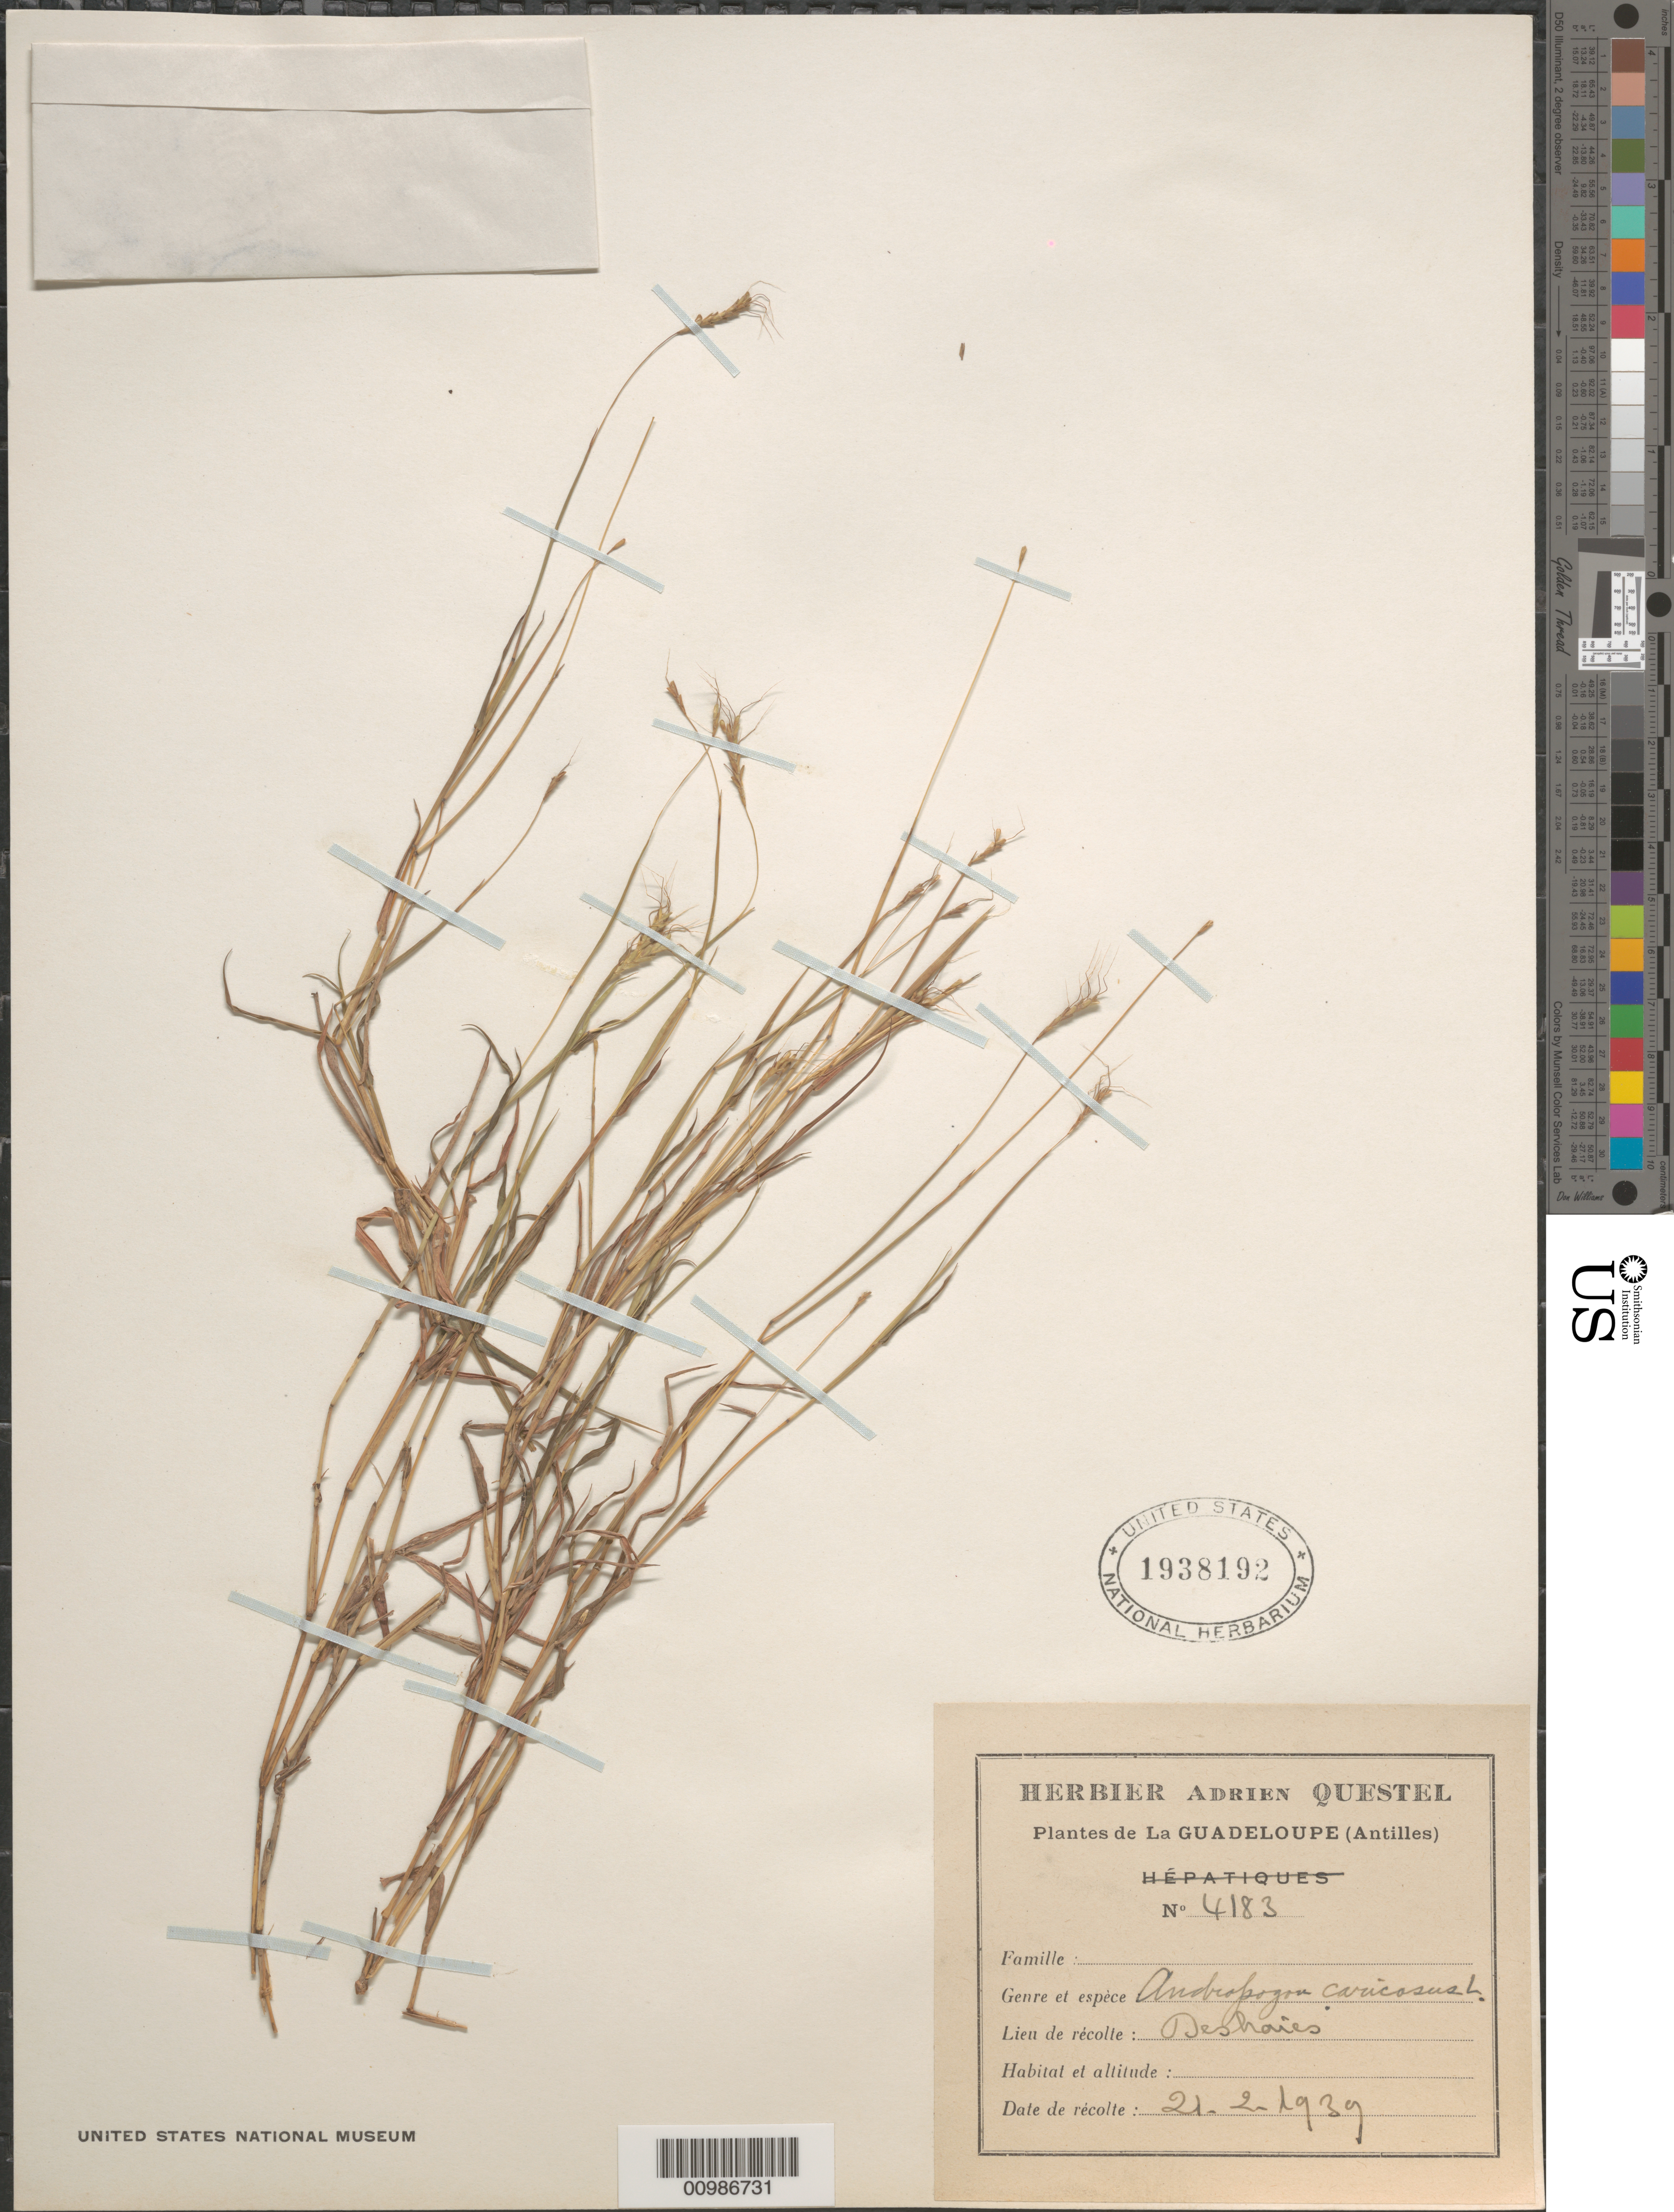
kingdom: Plantae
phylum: Tracheophyta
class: Liliopsida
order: Poales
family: Poaceae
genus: Andropogon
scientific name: Andropogon caricosus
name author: L.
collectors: A. Questel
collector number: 4183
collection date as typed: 21 Feb 1939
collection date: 1939-02-21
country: Guadeloupe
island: Basse Terre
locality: City: Deshaies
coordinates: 0 N, 0 E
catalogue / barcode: US 1938192